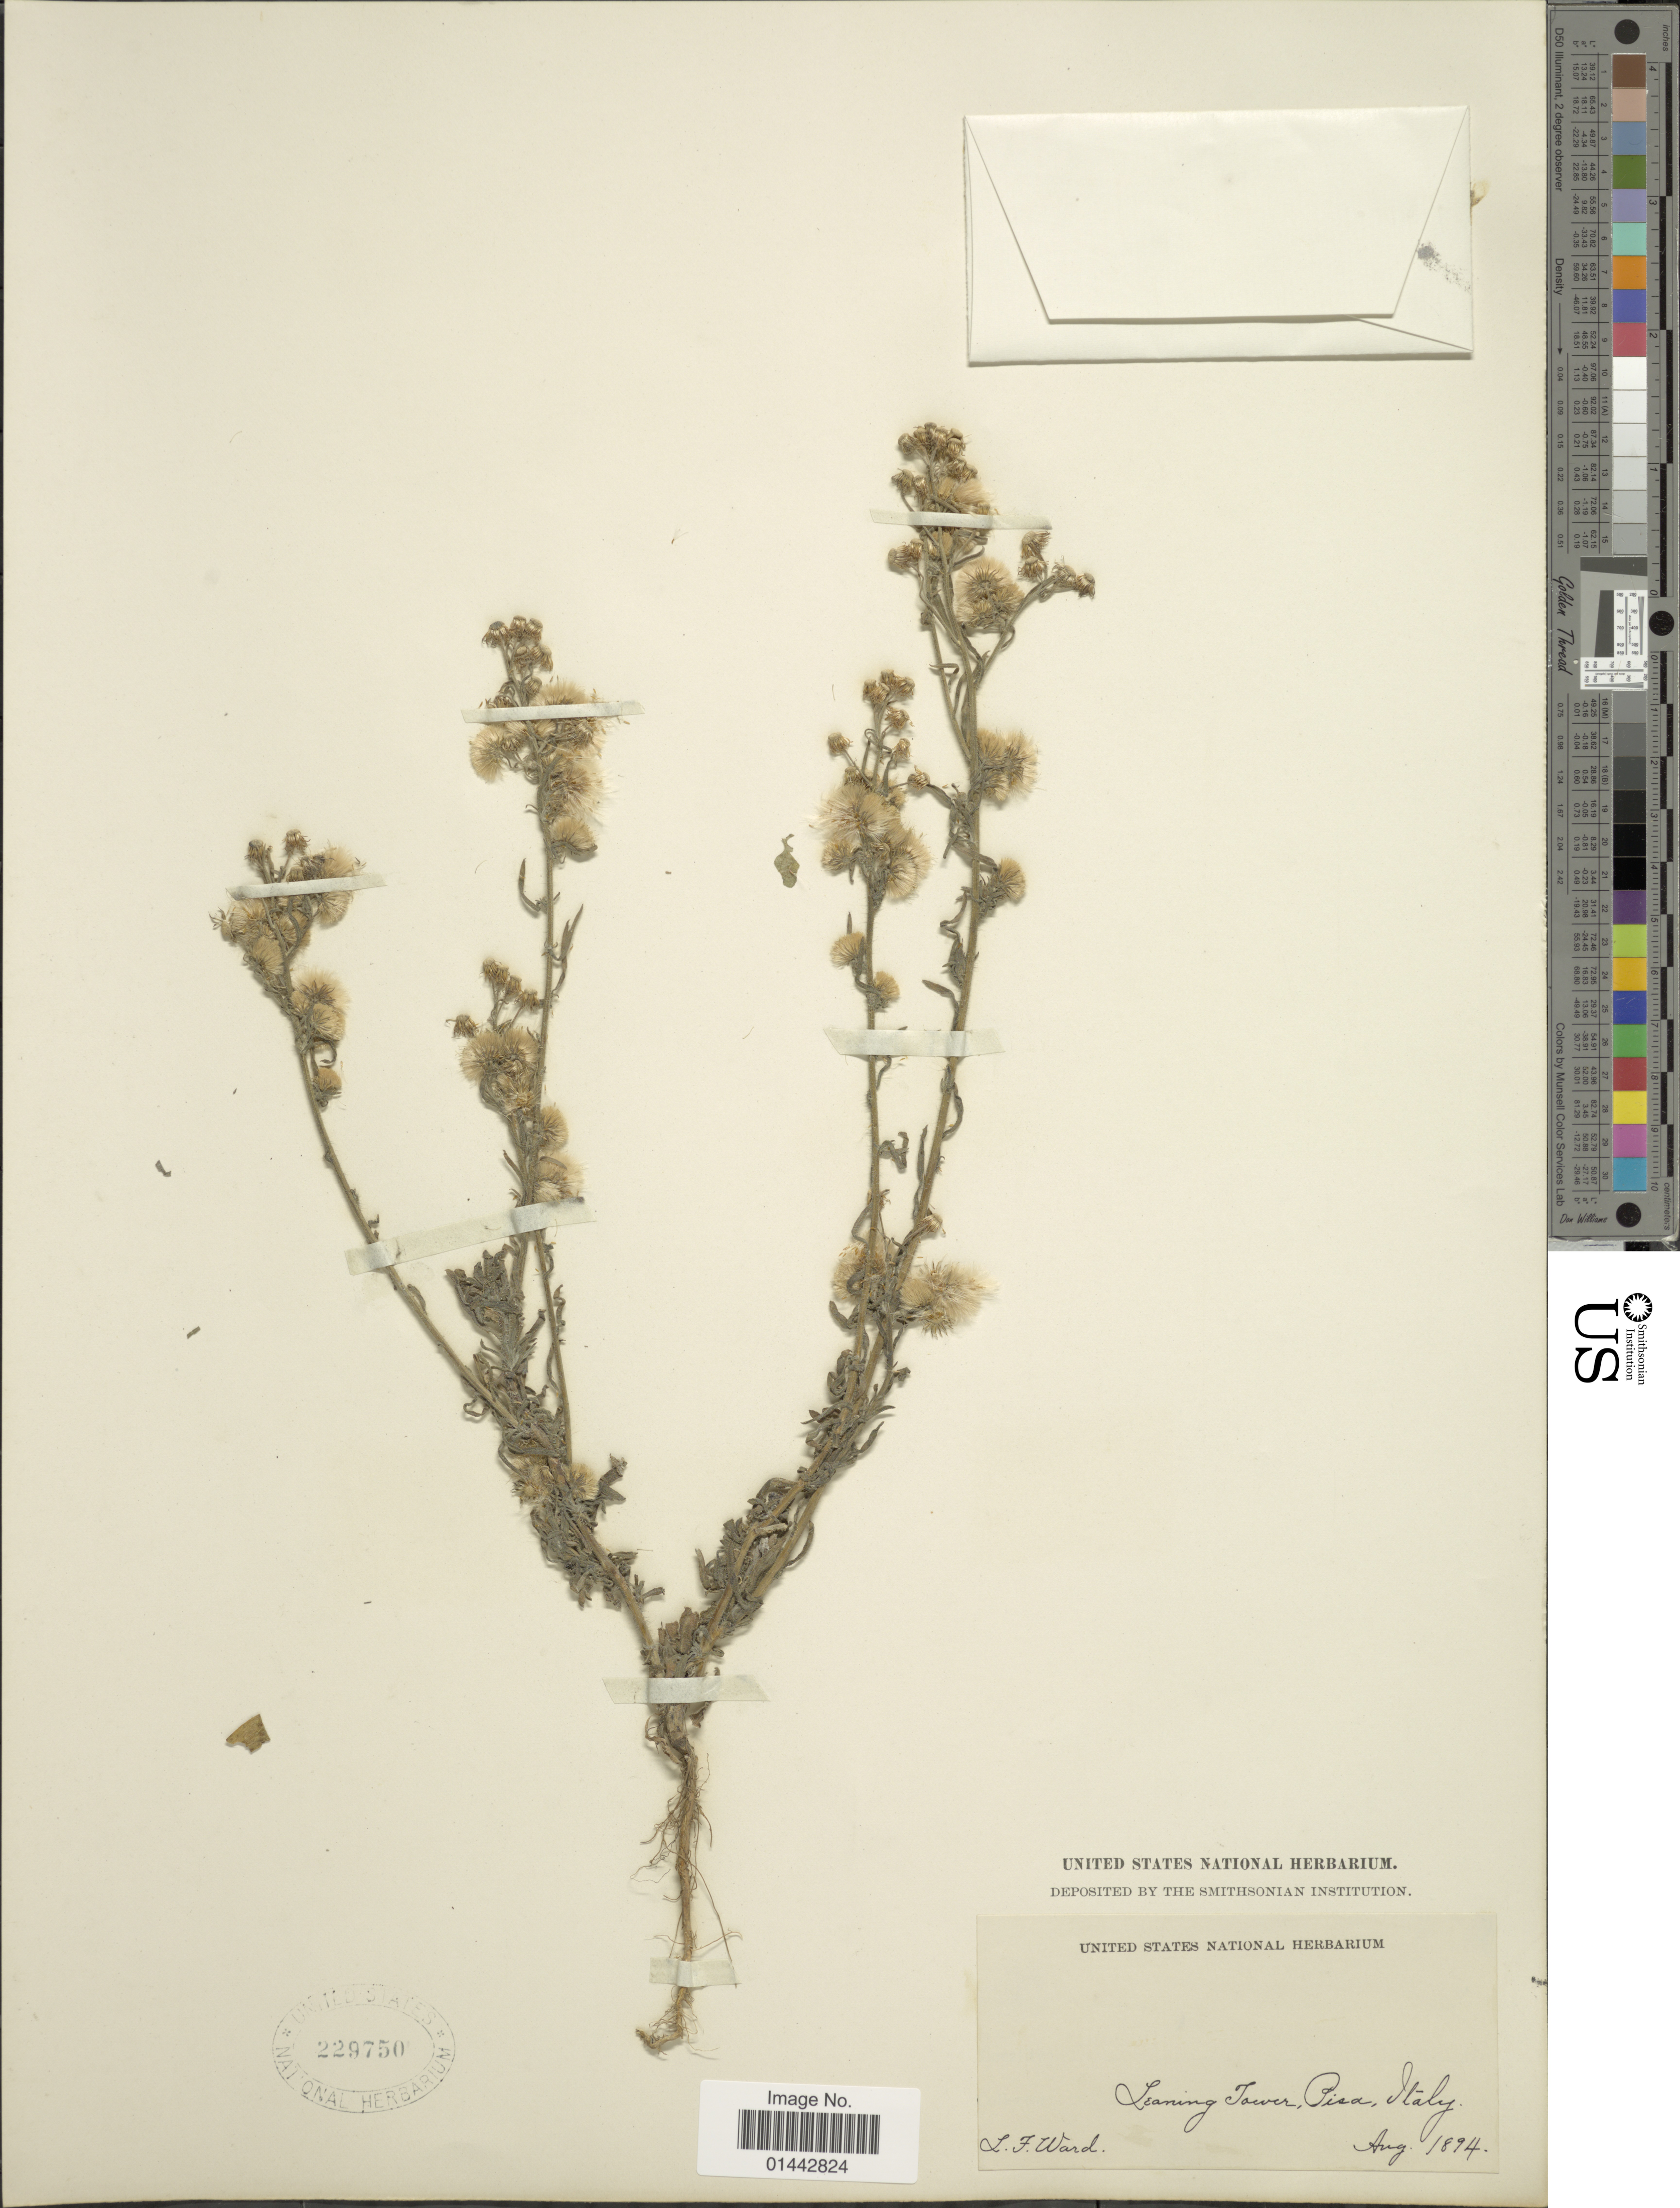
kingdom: Plantae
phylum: Tracheophyta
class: Magnoliopsida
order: Asterales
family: Asteraceae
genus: Erigeron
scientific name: Erigeron sp.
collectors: L. Ward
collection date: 1894-08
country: Italy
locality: Leaning Tower, Pisa.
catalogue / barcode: US 229750